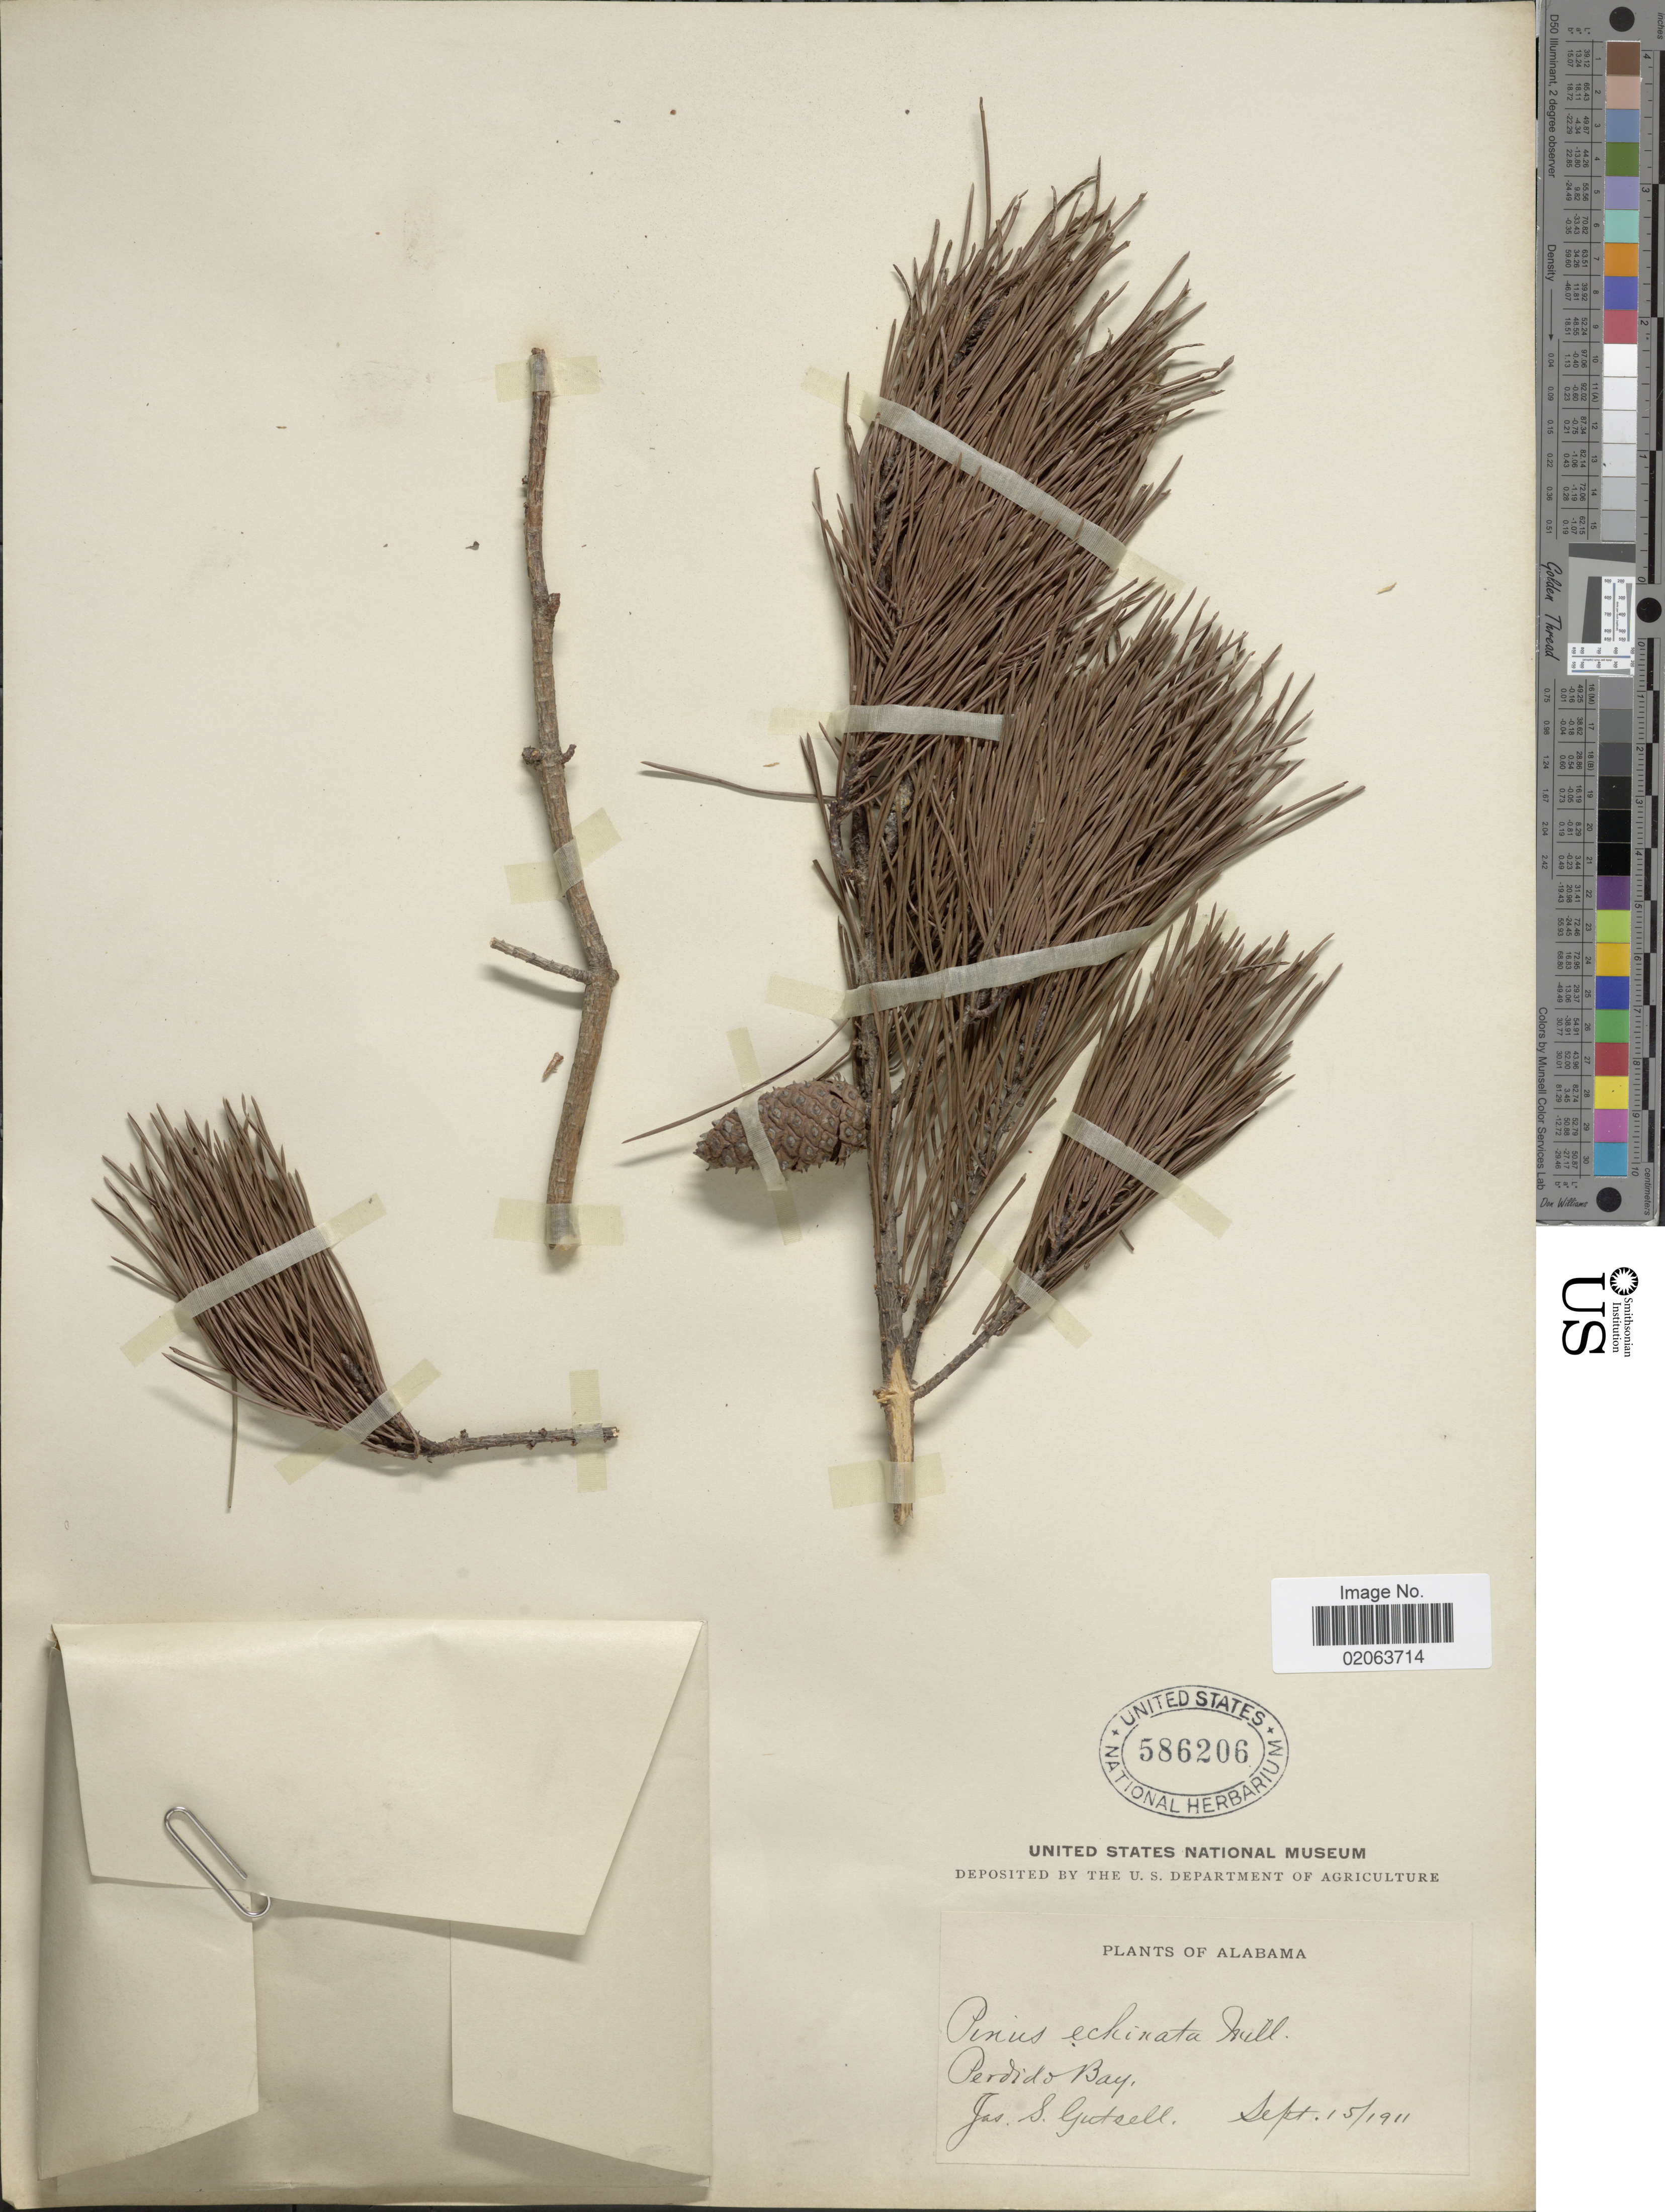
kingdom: Plantae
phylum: Tracheophyta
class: Pinopsida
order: Pinales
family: Pinaceae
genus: Pinus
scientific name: Pinus echinata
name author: Mill.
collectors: J. Gutsell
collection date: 1911-09-15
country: United States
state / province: Alabama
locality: Perdido Bay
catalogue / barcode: US 586206